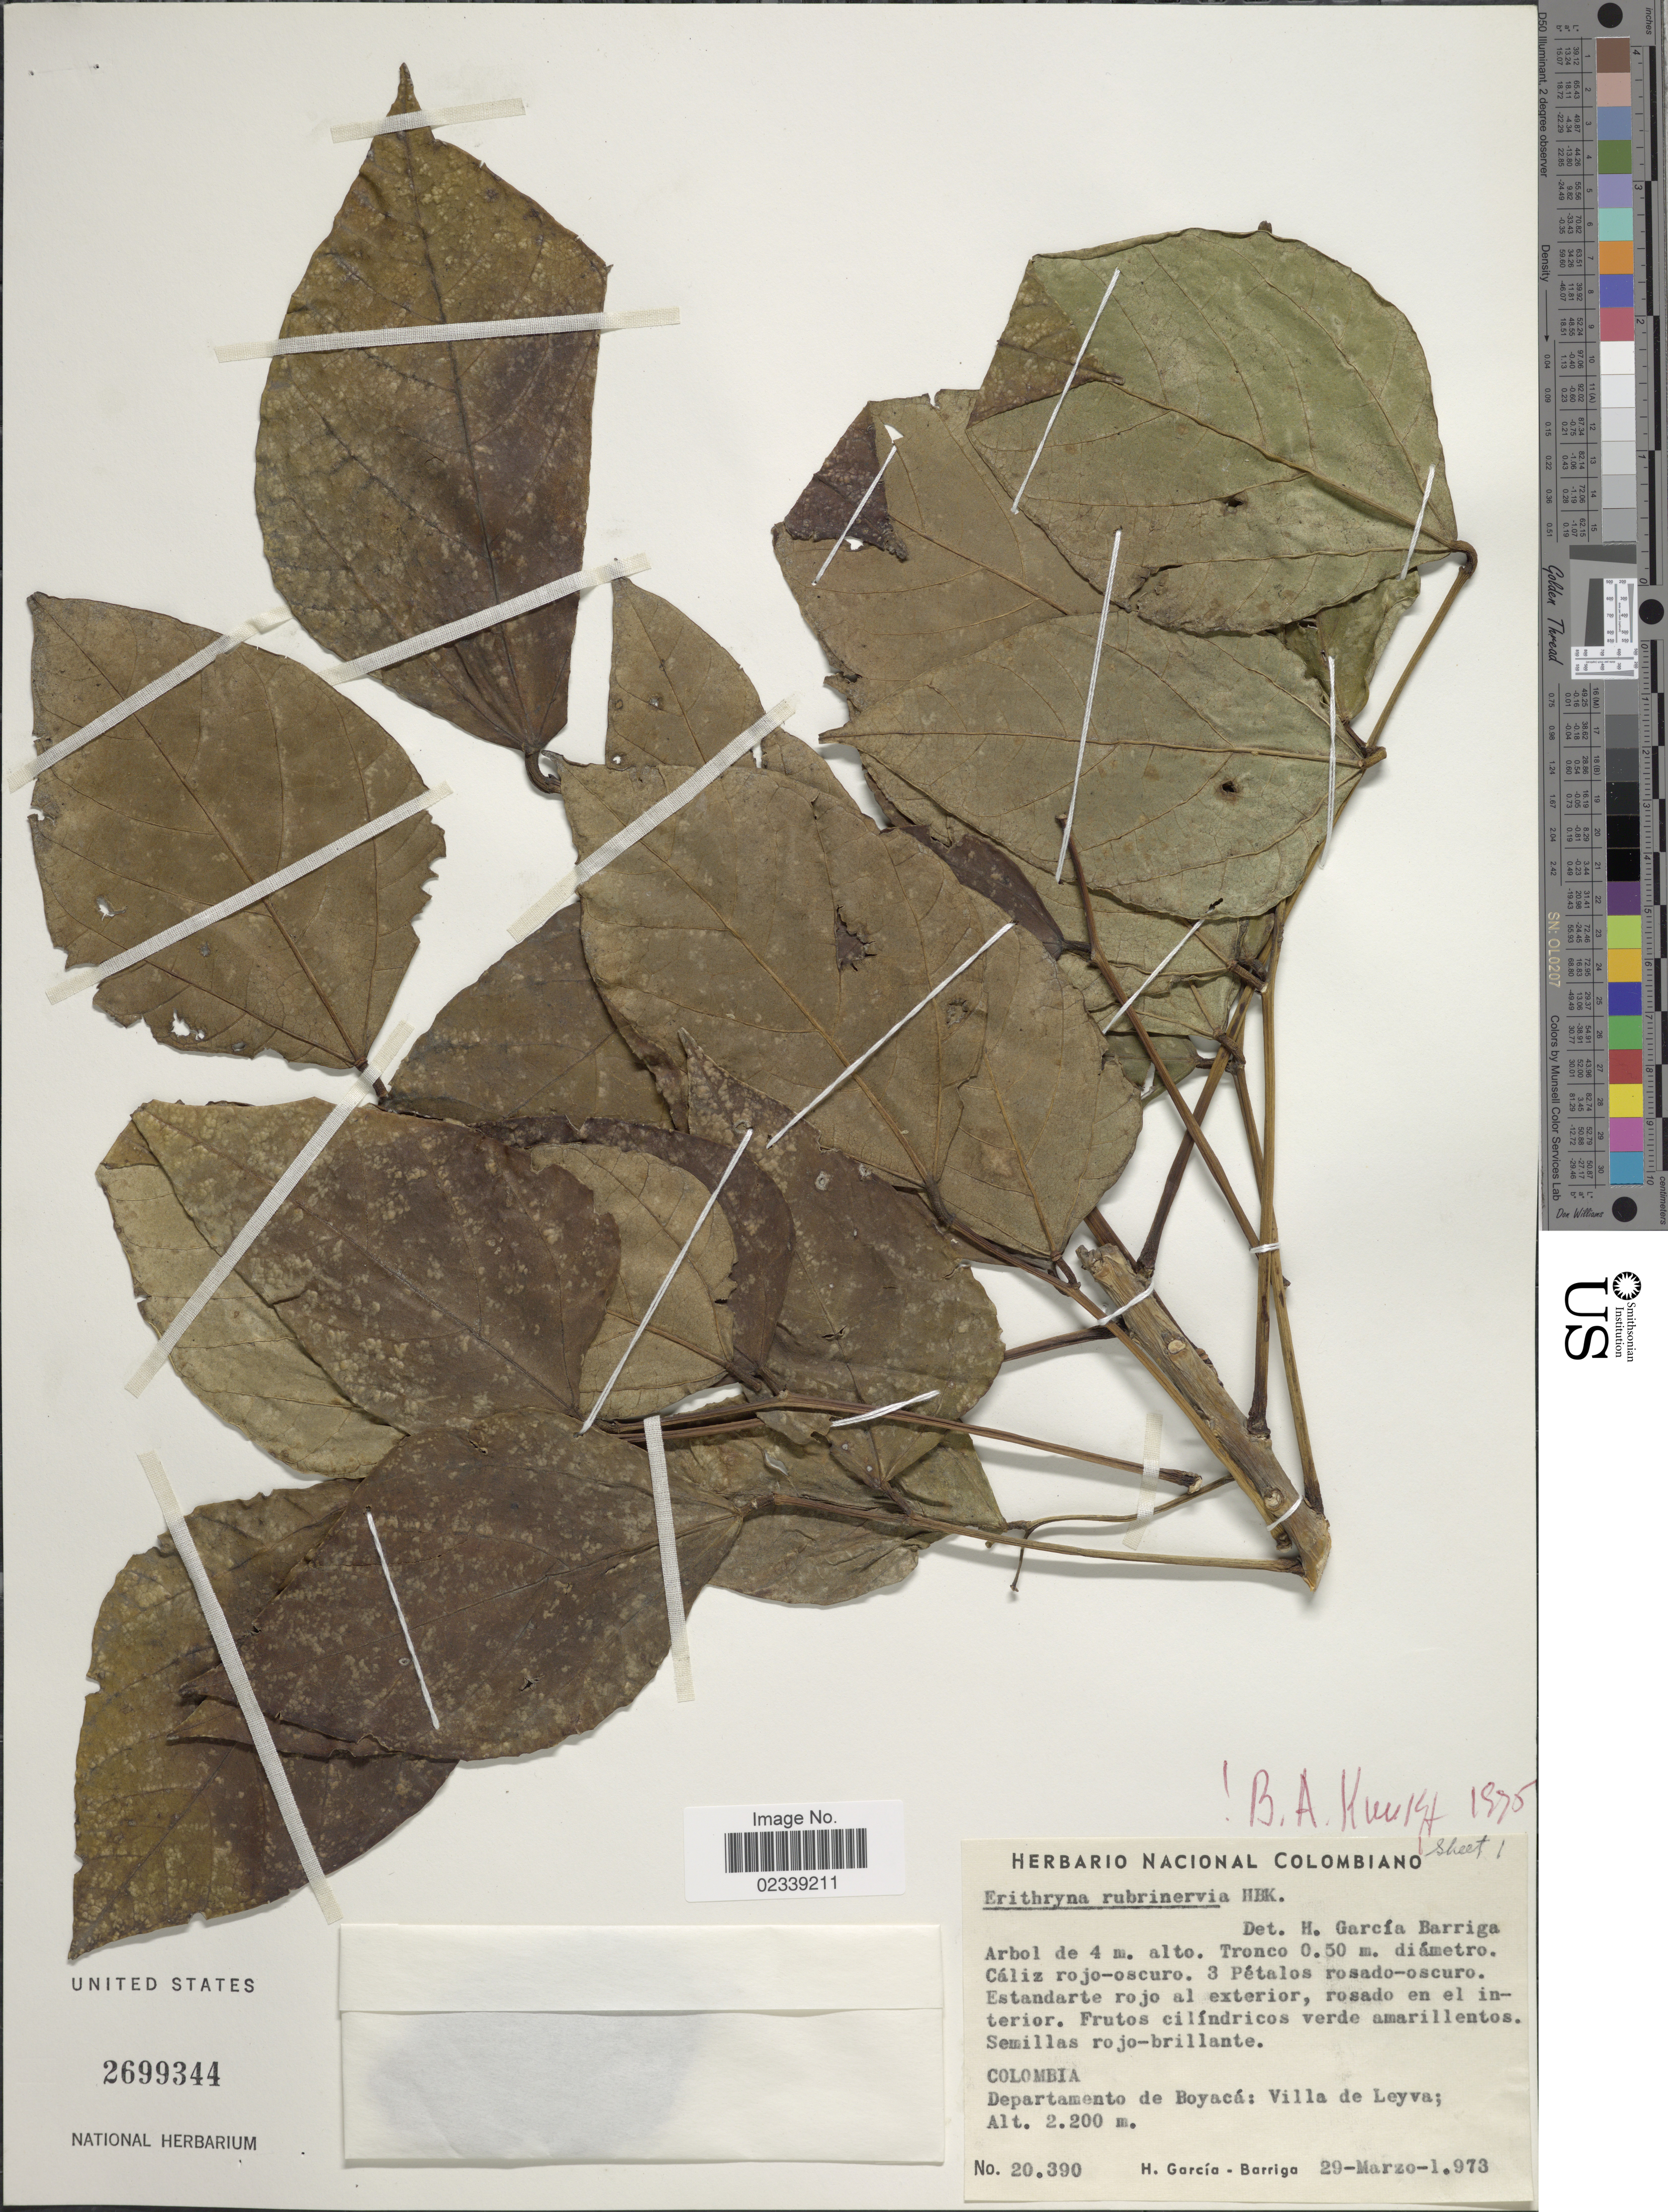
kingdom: Plantae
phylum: Tracheophyta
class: Magnoliopsida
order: Fabales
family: Fabaceae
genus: Erythrina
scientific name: Erythrina rubrinervia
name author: Kunth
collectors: H. García Barriga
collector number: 20390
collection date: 1973-03-29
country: Colombia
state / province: Boyacá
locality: Villa de Leyva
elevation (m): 2200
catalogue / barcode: US 2699344